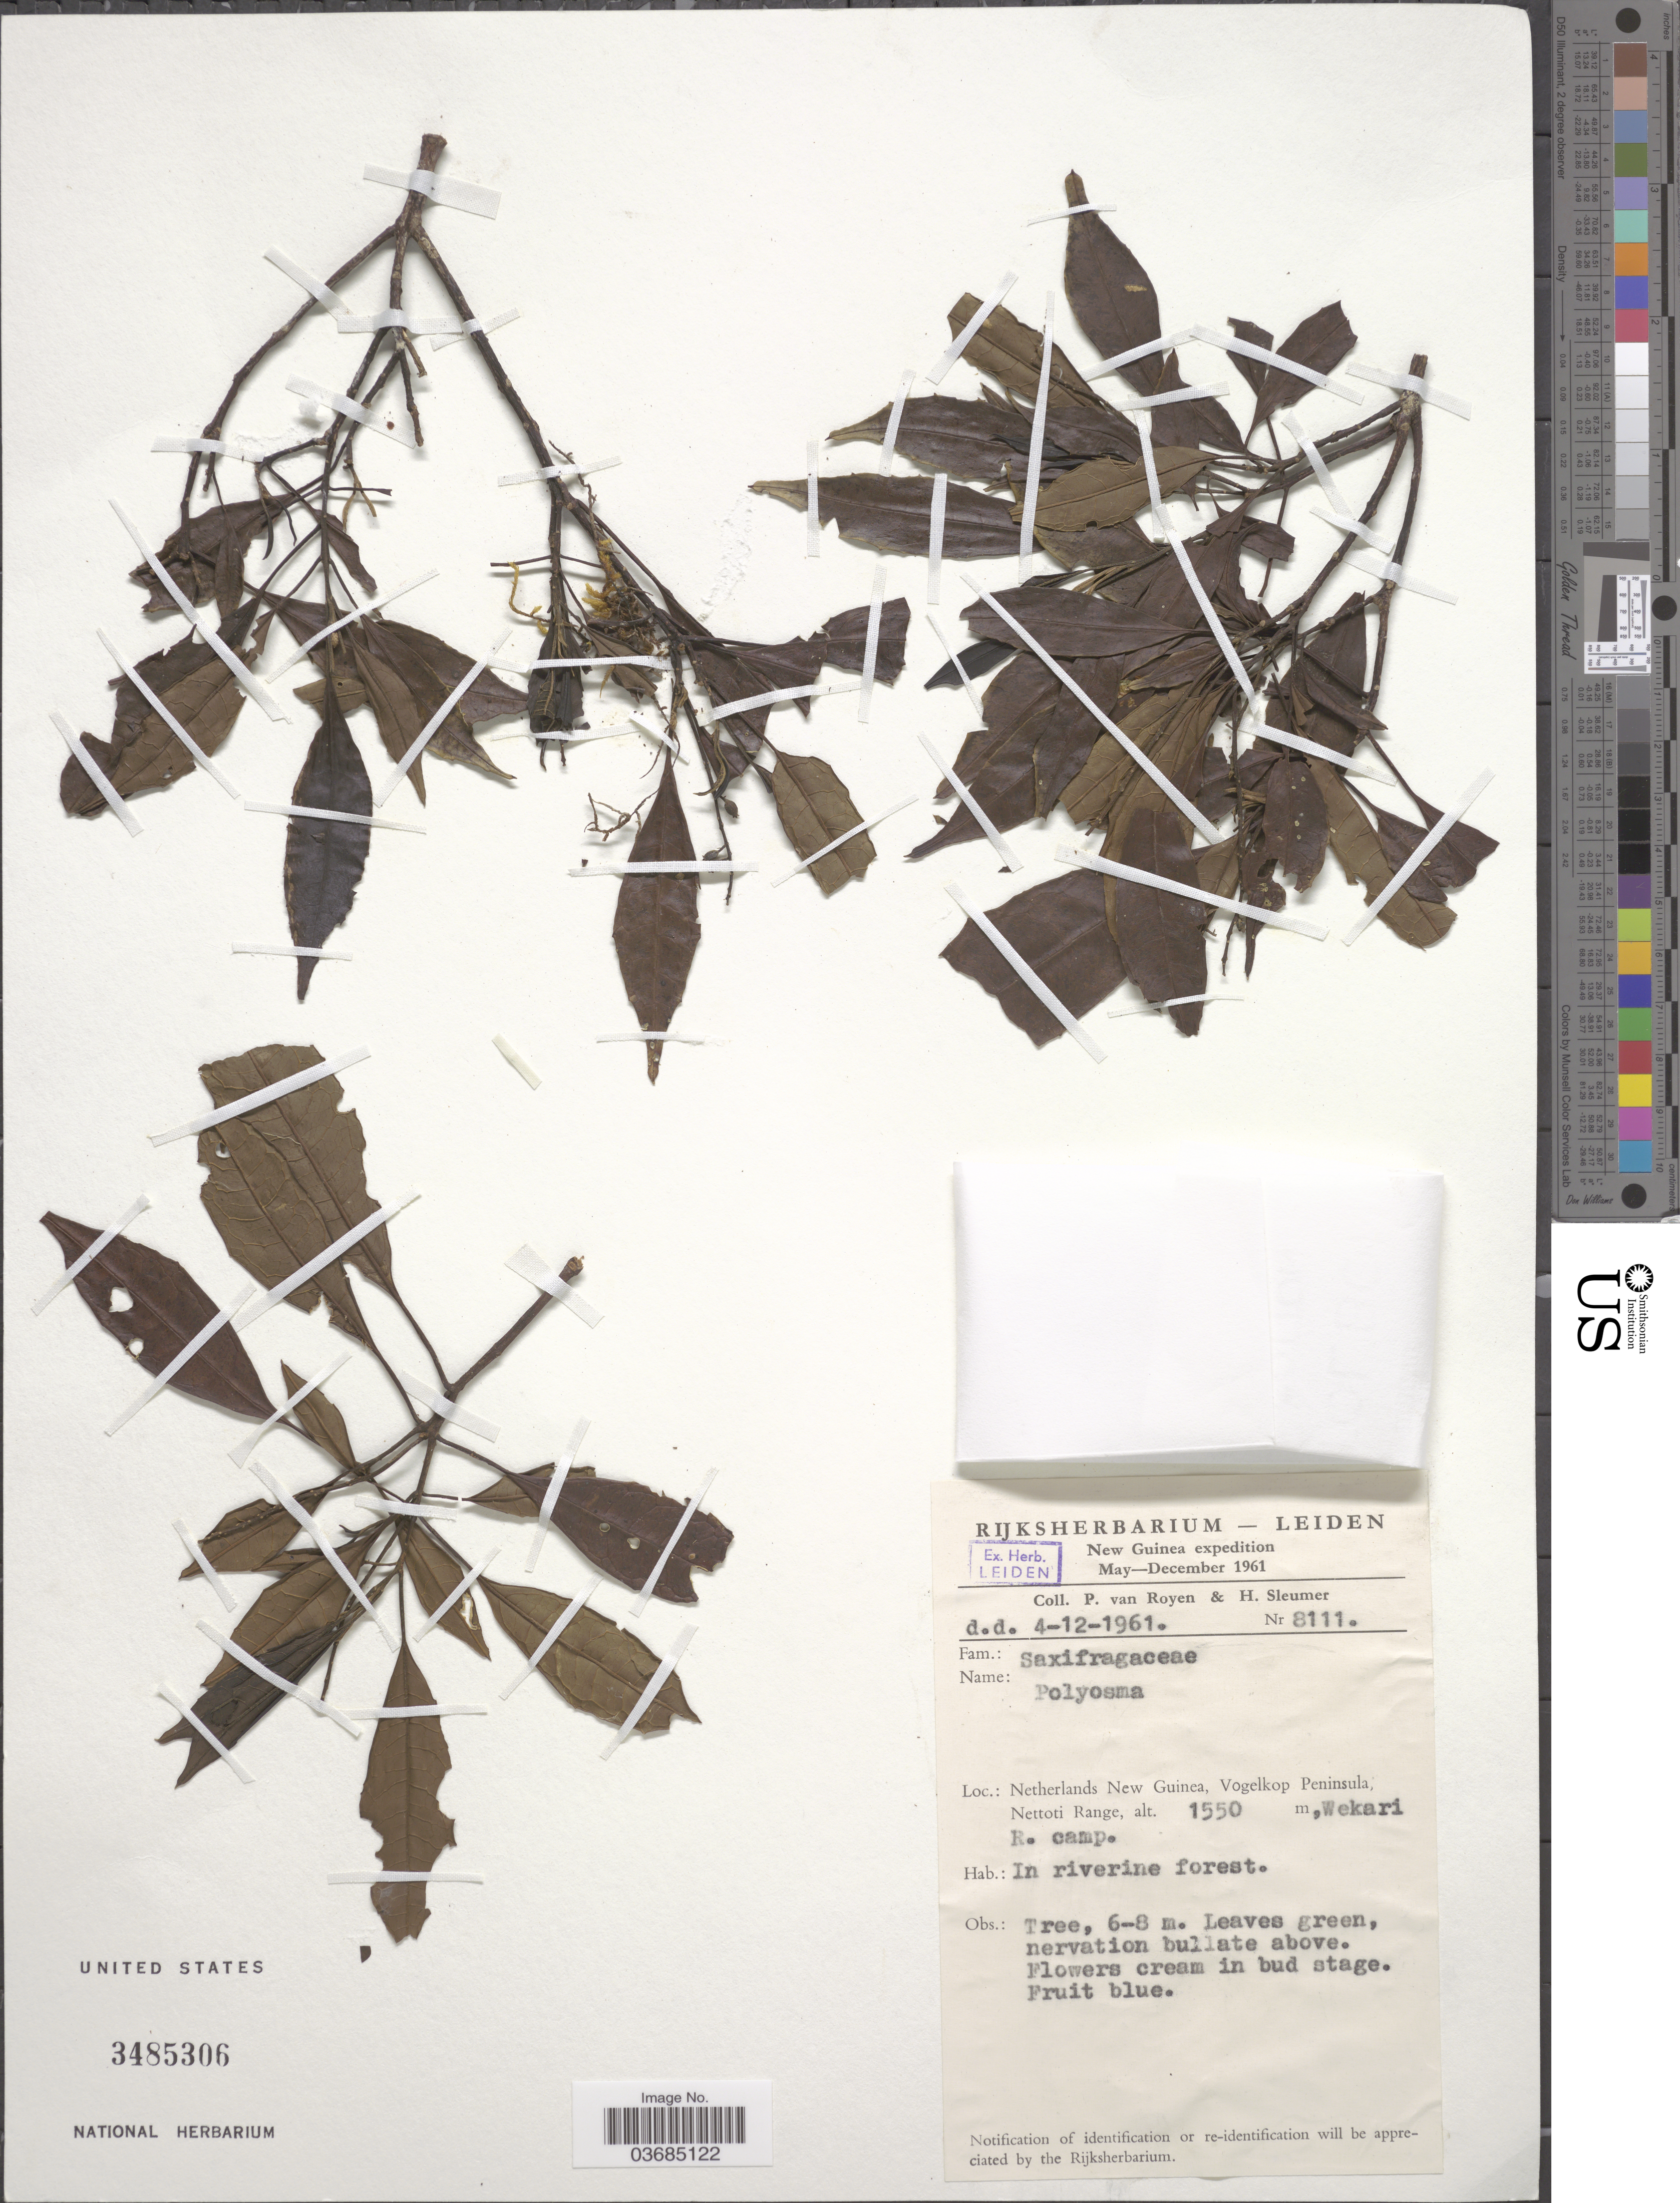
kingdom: Plantae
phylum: Tracheophyta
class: Magnoliopsida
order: Escalloniales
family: Escalloniaceae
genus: Polyosma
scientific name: Polyosma sp.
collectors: P. van Royen & H. O. Sleumer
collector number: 8111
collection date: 1961-12-04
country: Indonesia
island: New Guinea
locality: New Guinea expedition May-December 1961. Netherlands New Guinea, Vogelkop Peninsula, Nettoti Range, Wekari R. camp.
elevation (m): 1550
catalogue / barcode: US 3485306